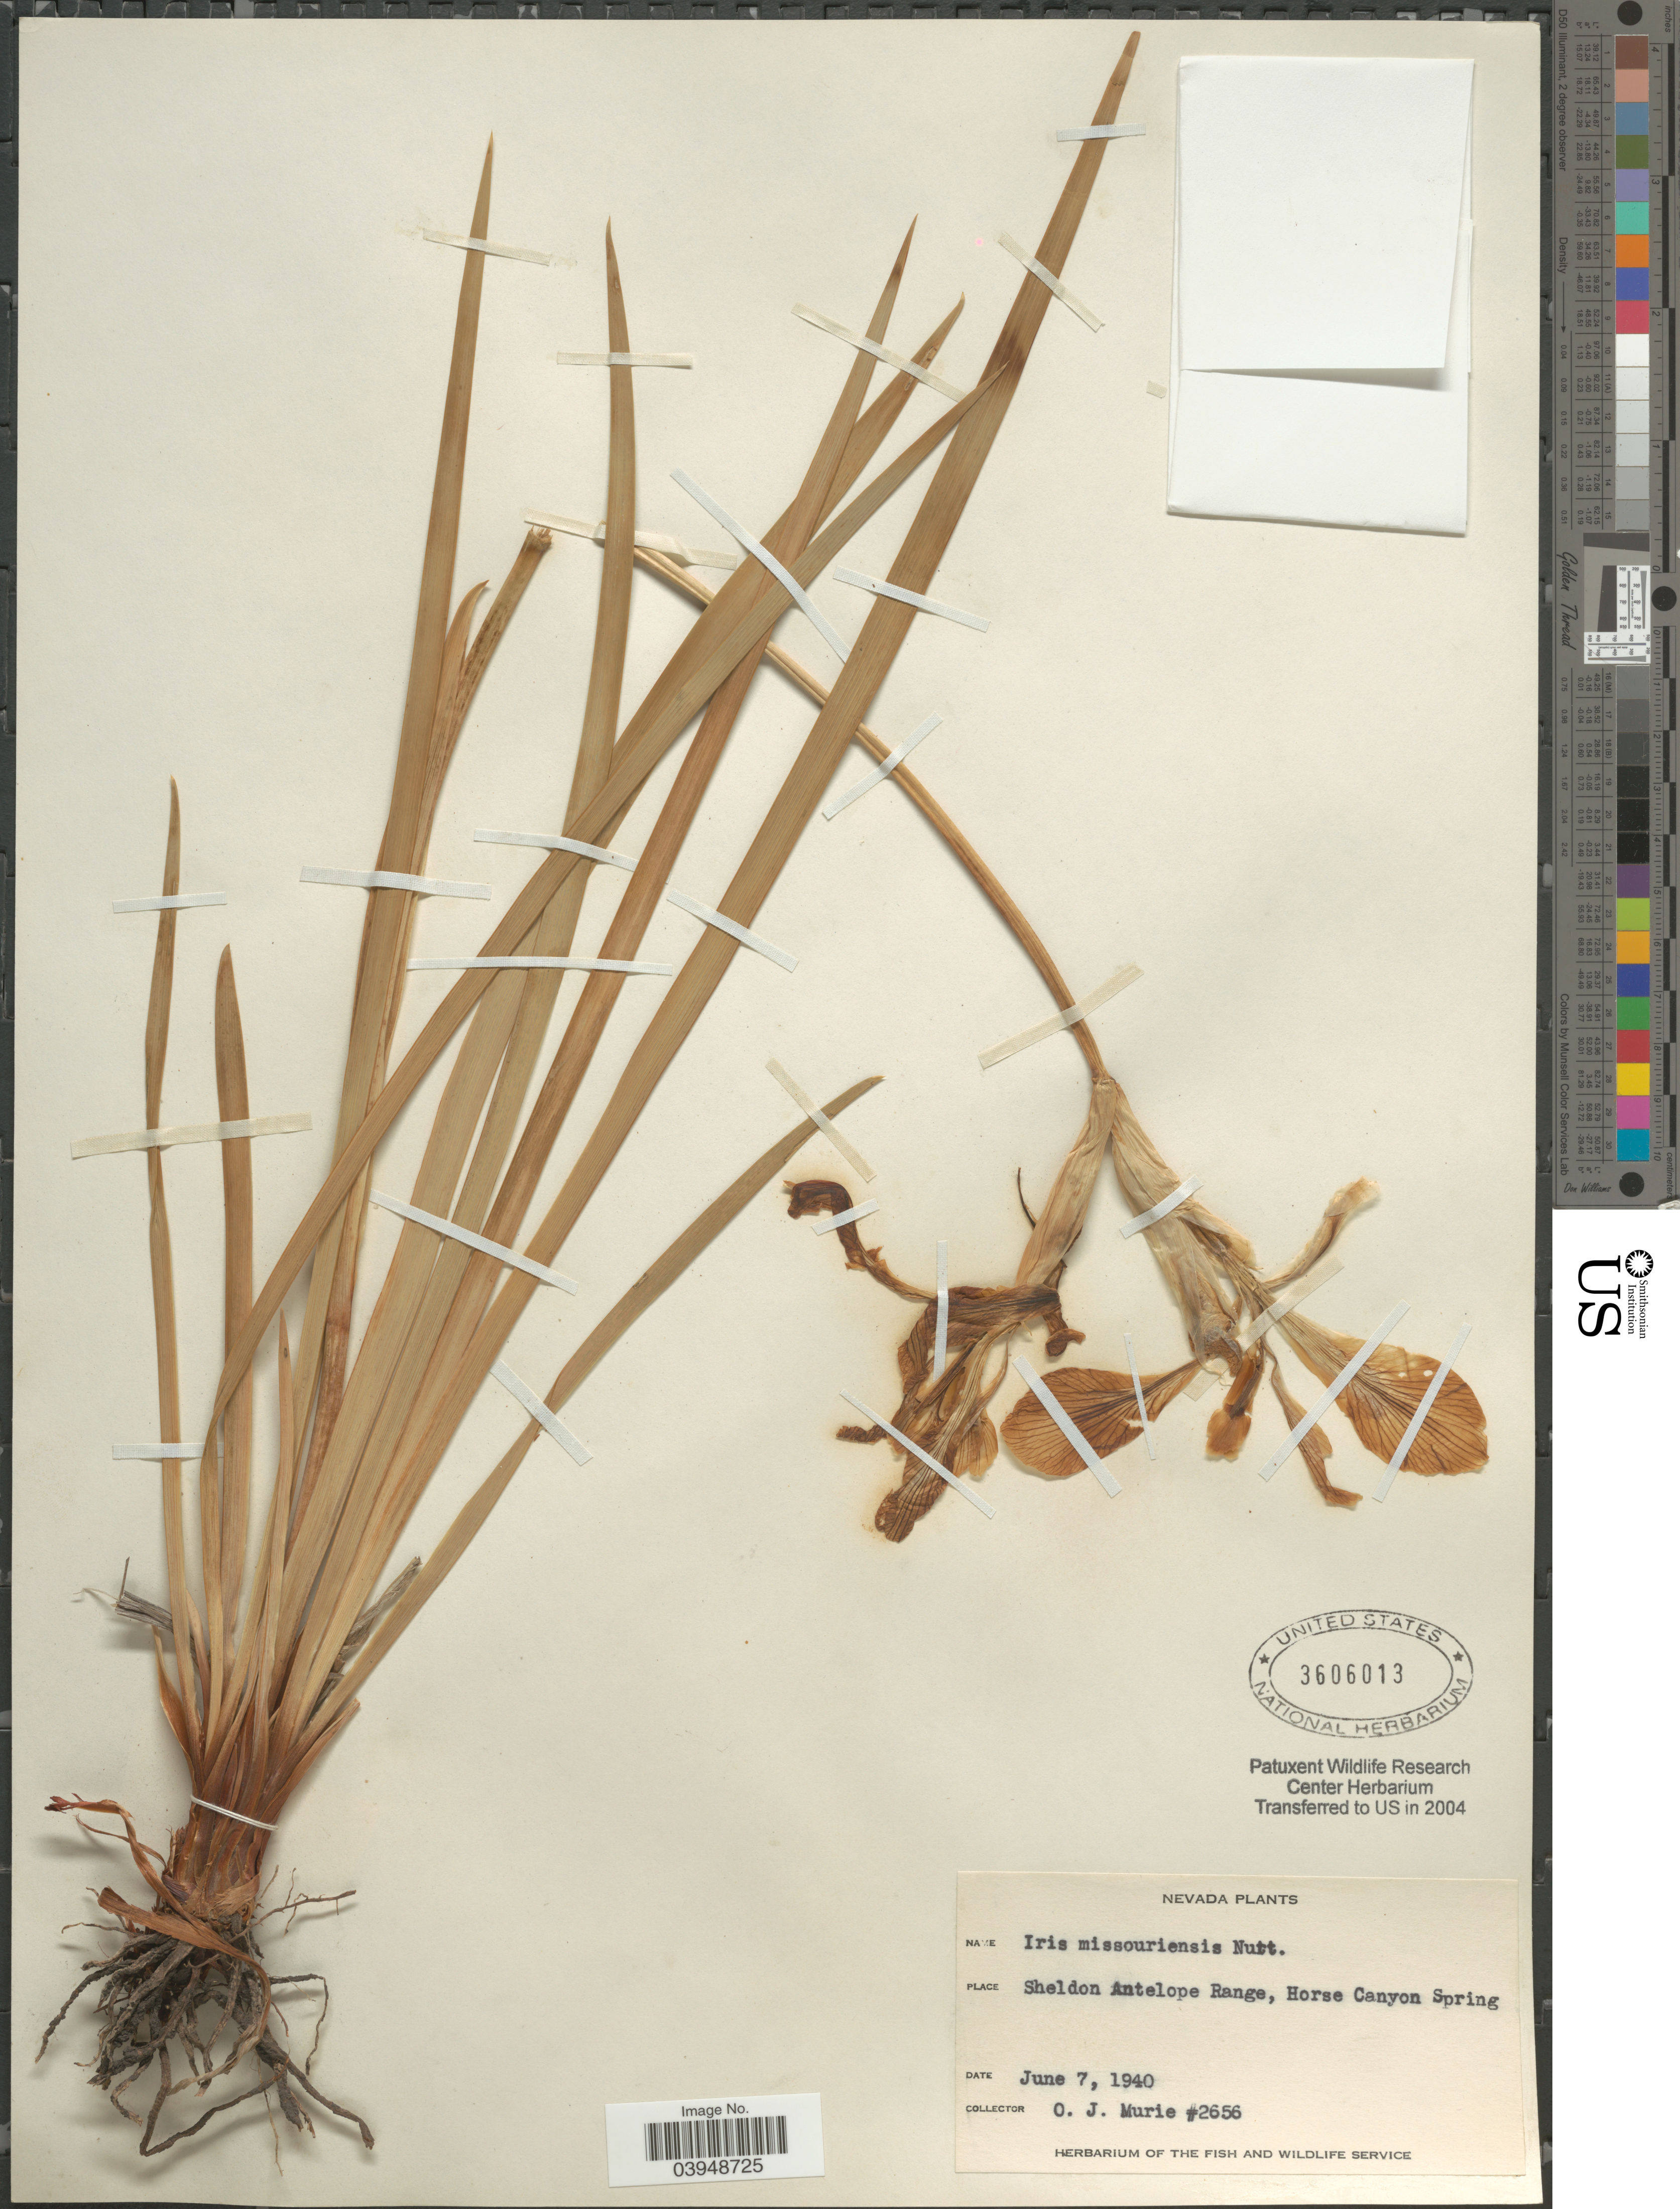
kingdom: Plantae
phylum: Tracheophyta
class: Liliopsida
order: Asparagales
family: Iridaceae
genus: Iris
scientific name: Iris missouriensis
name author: Nutt.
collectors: O. Murie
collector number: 2656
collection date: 1940-06-07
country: United States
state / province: Nevada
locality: Sheldon Antelope Range, Horse Canyon Spring.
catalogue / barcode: US 3606013